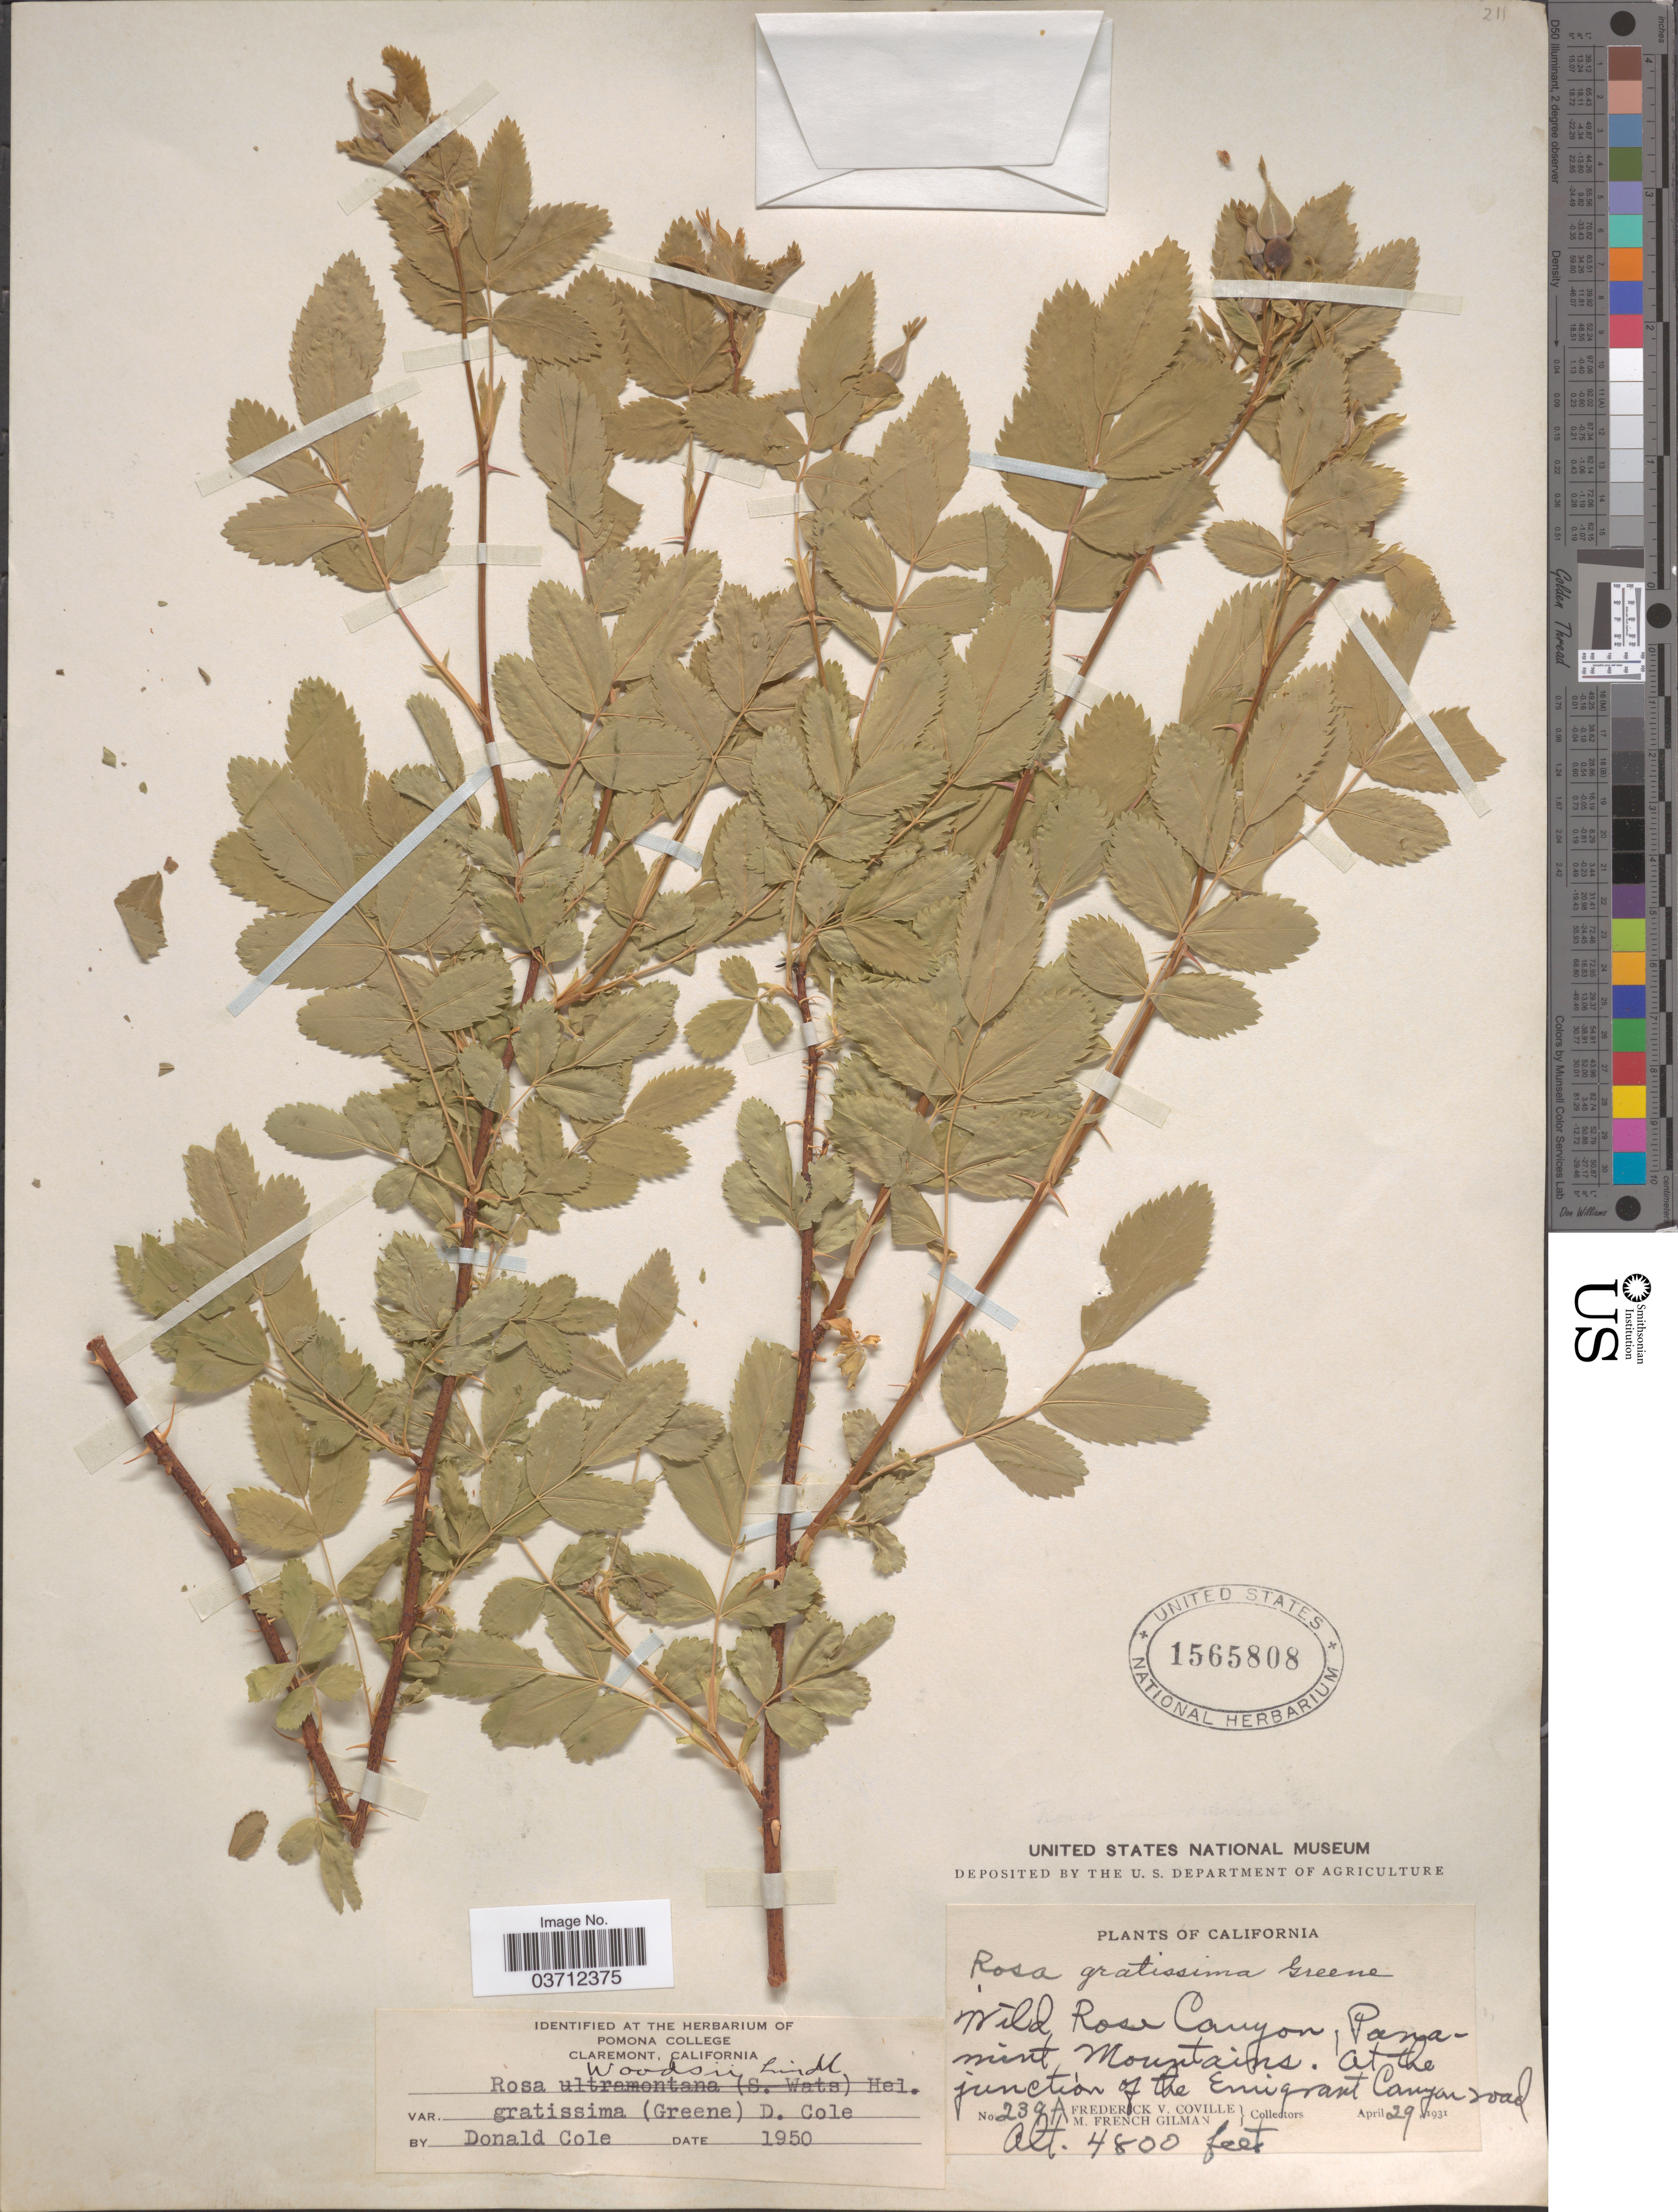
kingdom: Plantae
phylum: Tracheophyta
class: Magnoliopsida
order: Rosales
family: Rosaceae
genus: Rosa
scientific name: Rosa woodsii var. gratissima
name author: (Greene) D. Cole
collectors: F. V. Coville & A. Gilman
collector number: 239A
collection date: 1931-04-29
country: United States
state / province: California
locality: Wild Rose Canyon, Panamint Mountains. At the junction of the Emigrant Canyon road.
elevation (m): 1463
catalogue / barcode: US 1565808